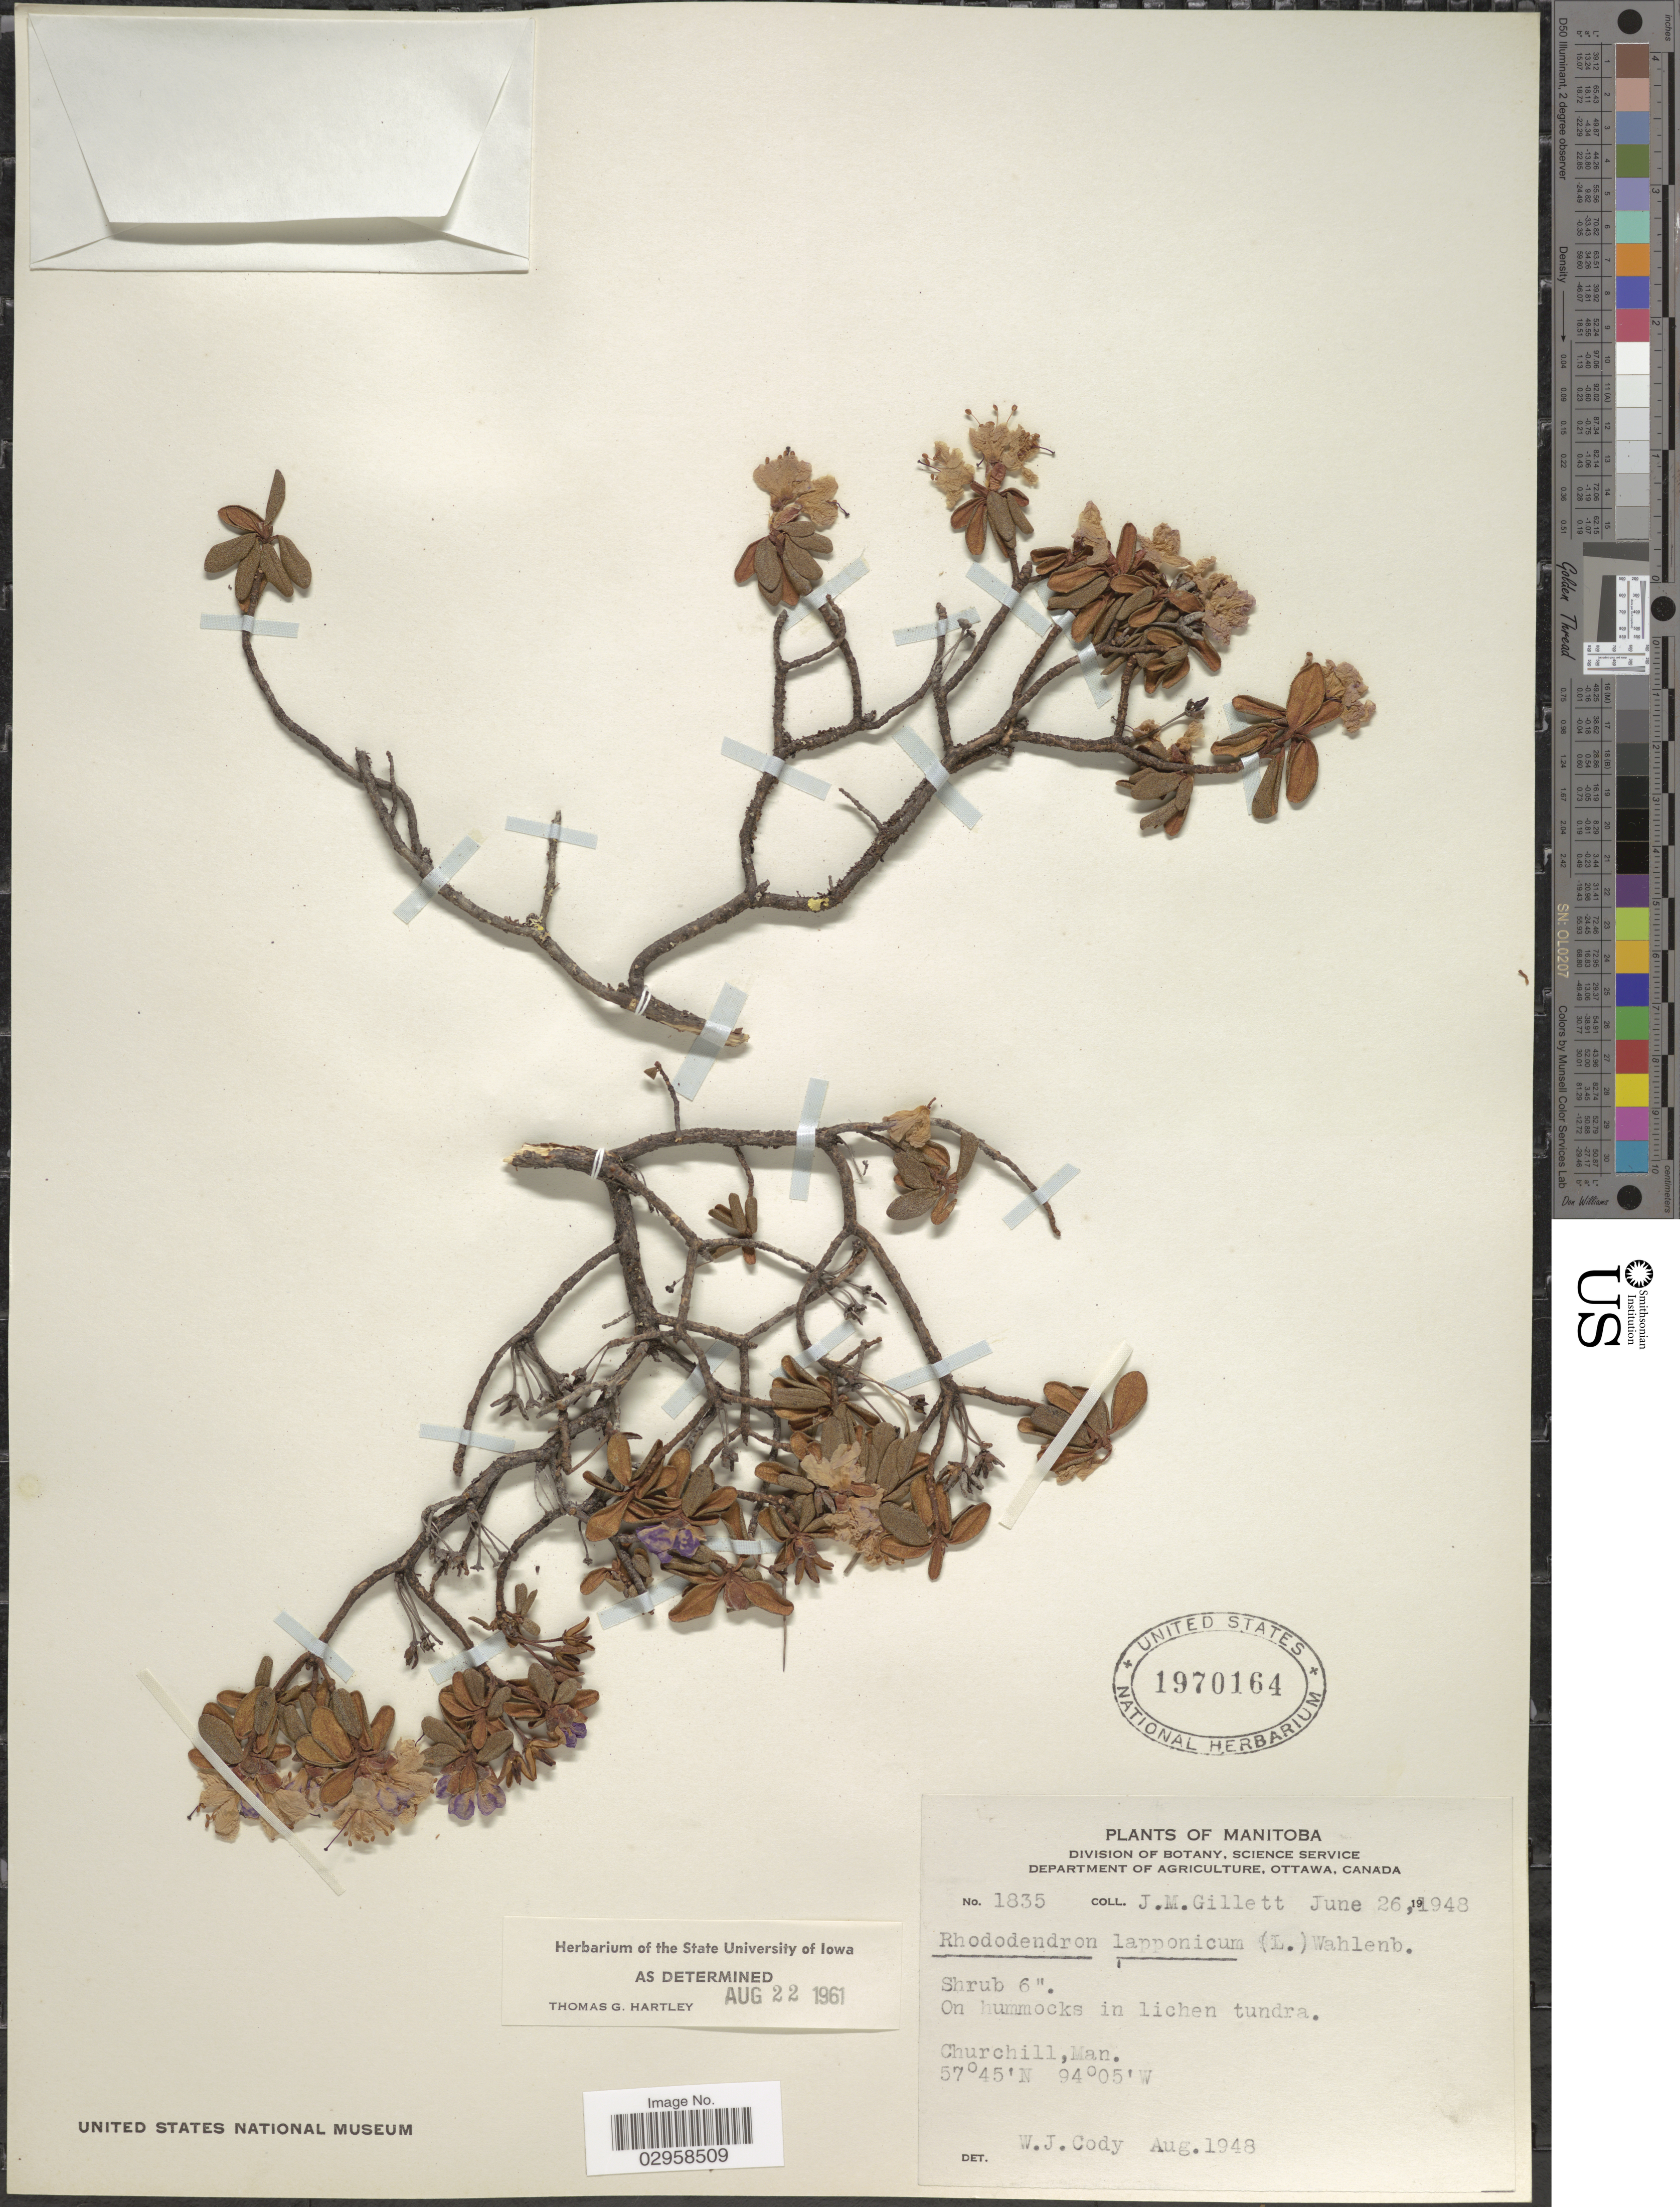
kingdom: Plantae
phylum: Tracheophyta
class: Magnoliopsida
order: Ericales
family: Ericaceae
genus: Rhododendron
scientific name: Rhododendron lapponicum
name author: (L.) Wahlenb.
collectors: J. M. Gillett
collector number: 1835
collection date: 1948-06-26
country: Canada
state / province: Manitoba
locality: Churchill, Man.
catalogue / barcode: US 1970164